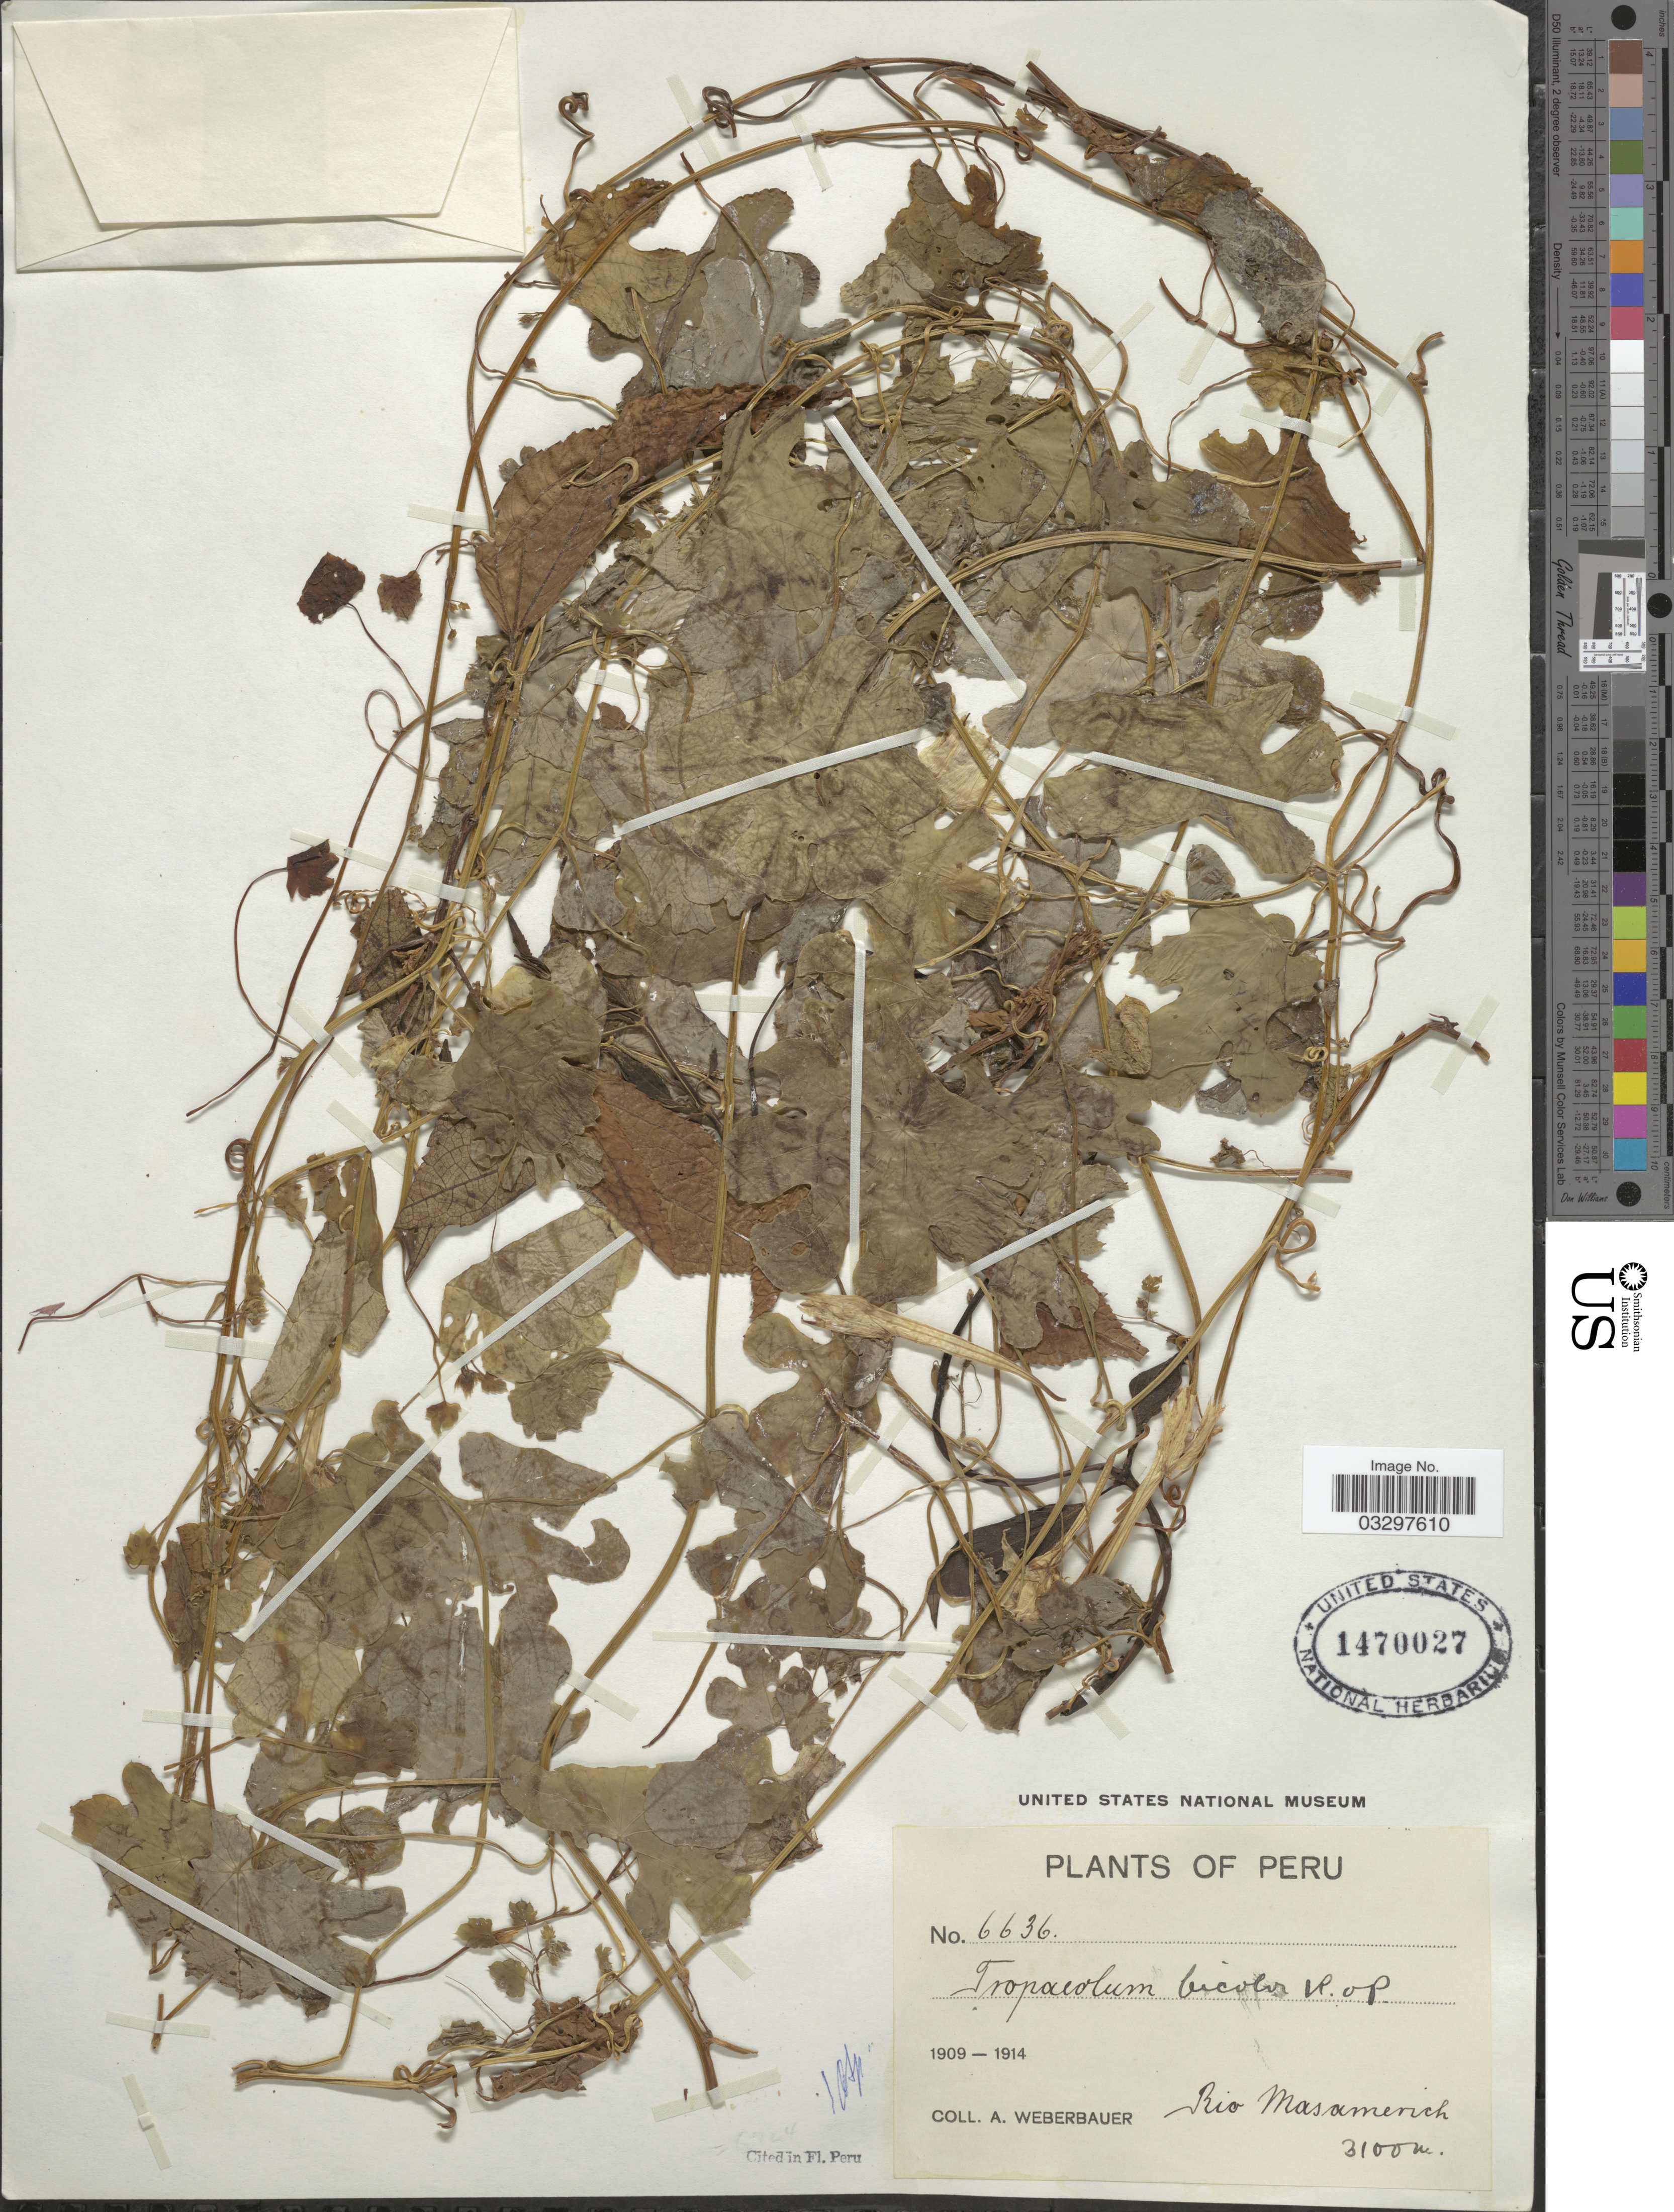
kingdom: Plantae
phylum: Tracheophyta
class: Magnoliopsida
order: Brassicales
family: Tropaeolaceae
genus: Tropaeolum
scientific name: Tropaeolum bicolor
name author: Ruiz & Pav.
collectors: A. Weberbauer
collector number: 6636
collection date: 1909/1914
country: Peru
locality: Rio Masamerich.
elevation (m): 3100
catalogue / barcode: US 1470027